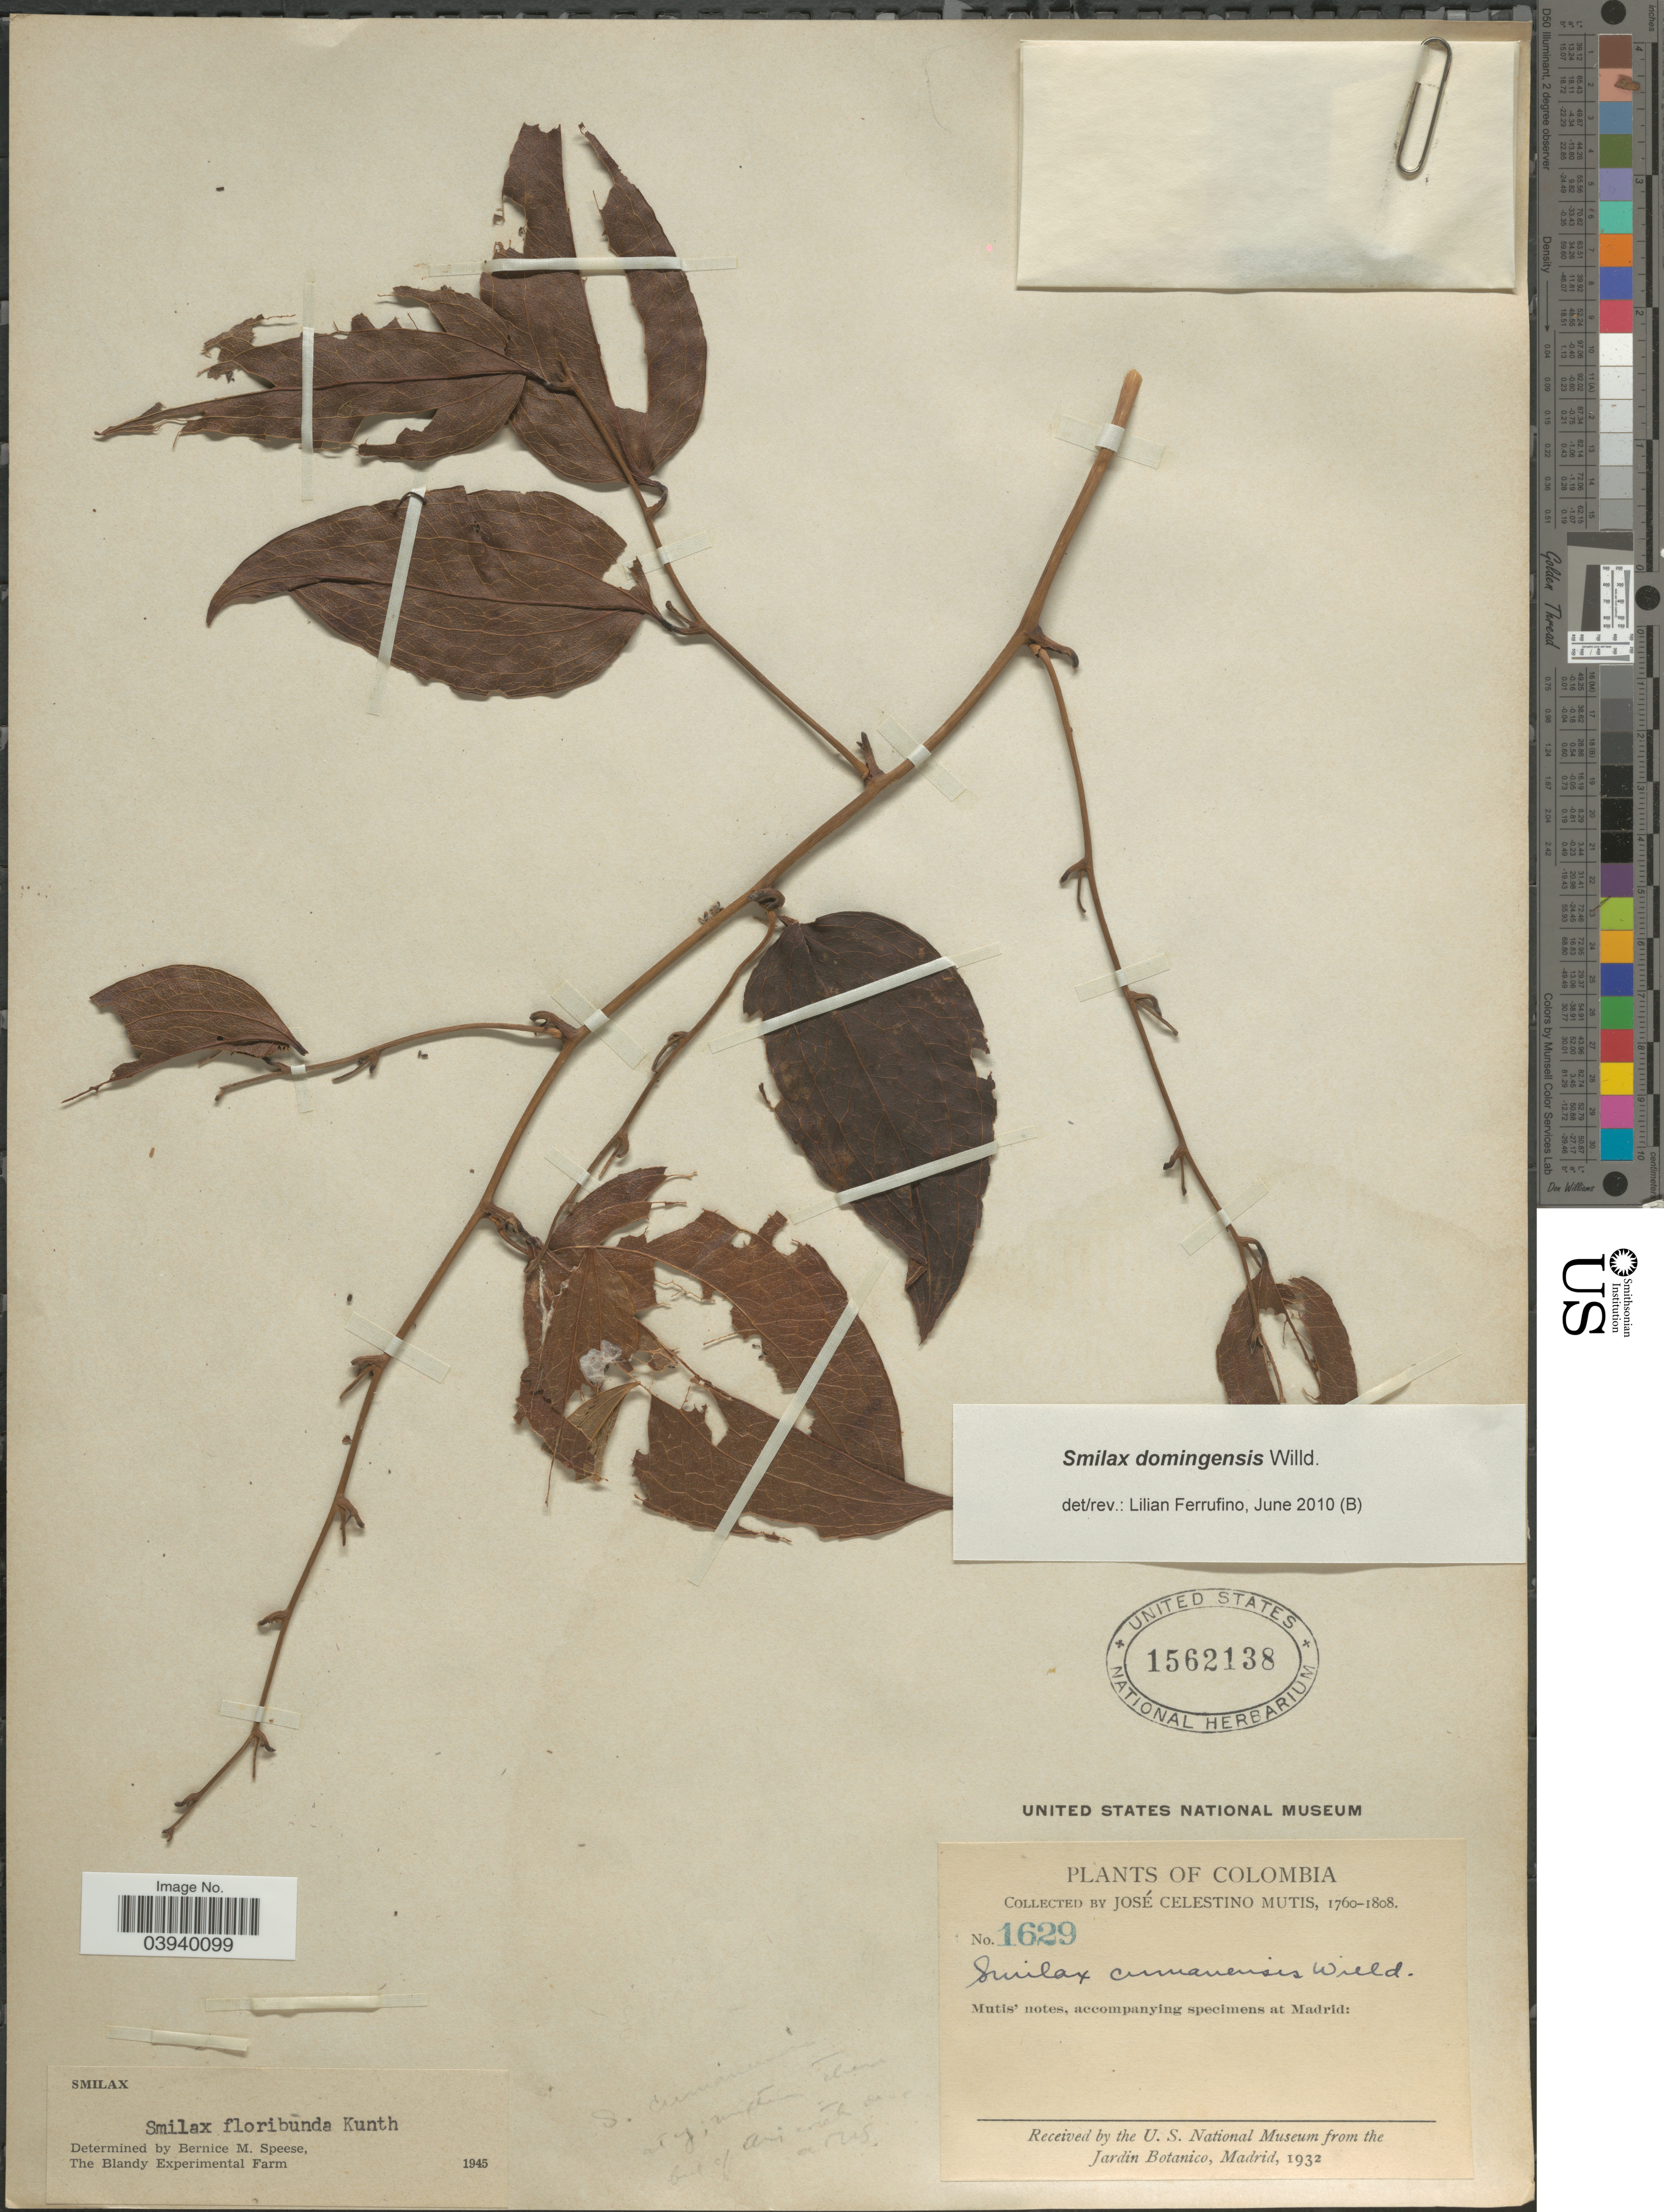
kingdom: Plantae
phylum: Tracheophyta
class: Liliopsida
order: Liliales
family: Smilacaceae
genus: Smilax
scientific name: Smilax domingensis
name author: Willd.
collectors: J. C. B. Mutis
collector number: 1629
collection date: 1760/1808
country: Colombia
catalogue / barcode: US 1562138